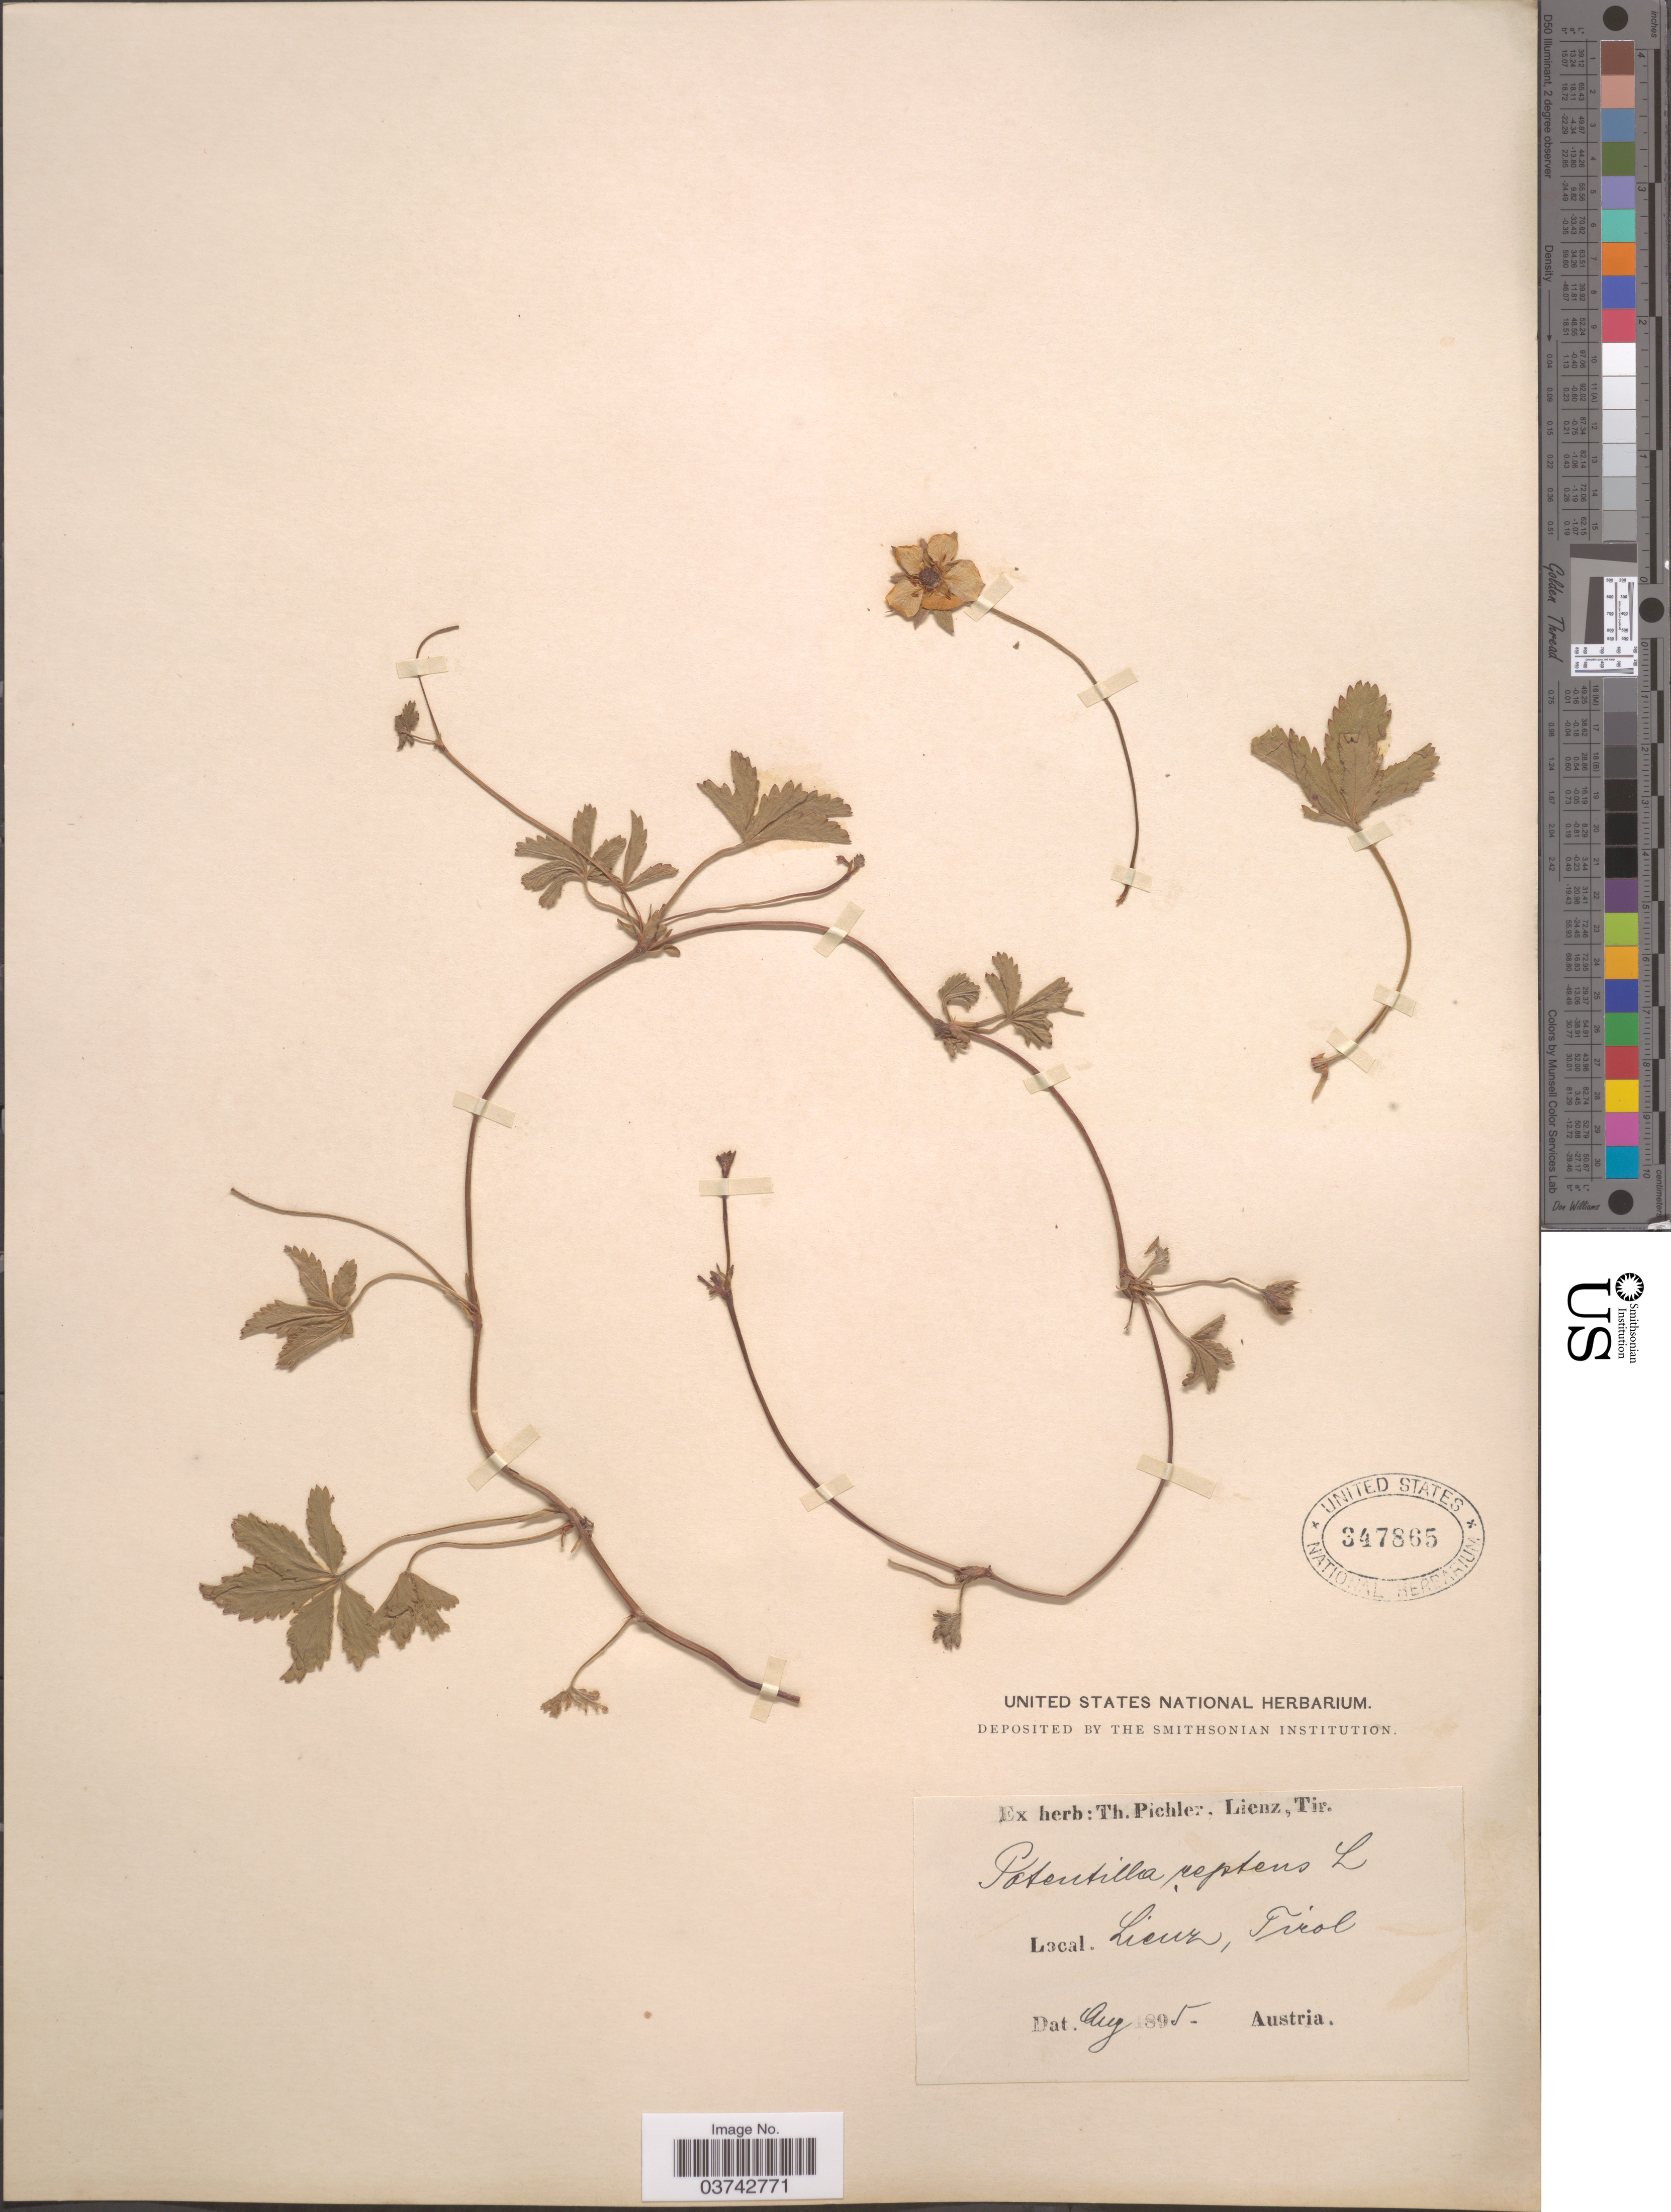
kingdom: Plantae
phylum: Tracheophyta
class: Magnoliopsida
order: Rosales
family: Rosaceae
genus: Potentilla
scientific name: Potentilla reptans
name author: L.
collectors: ex herb. T. Pichler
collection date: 1895-08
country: Austria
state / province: Tirol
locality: Lienz, Tirol.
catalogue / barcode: US 347865